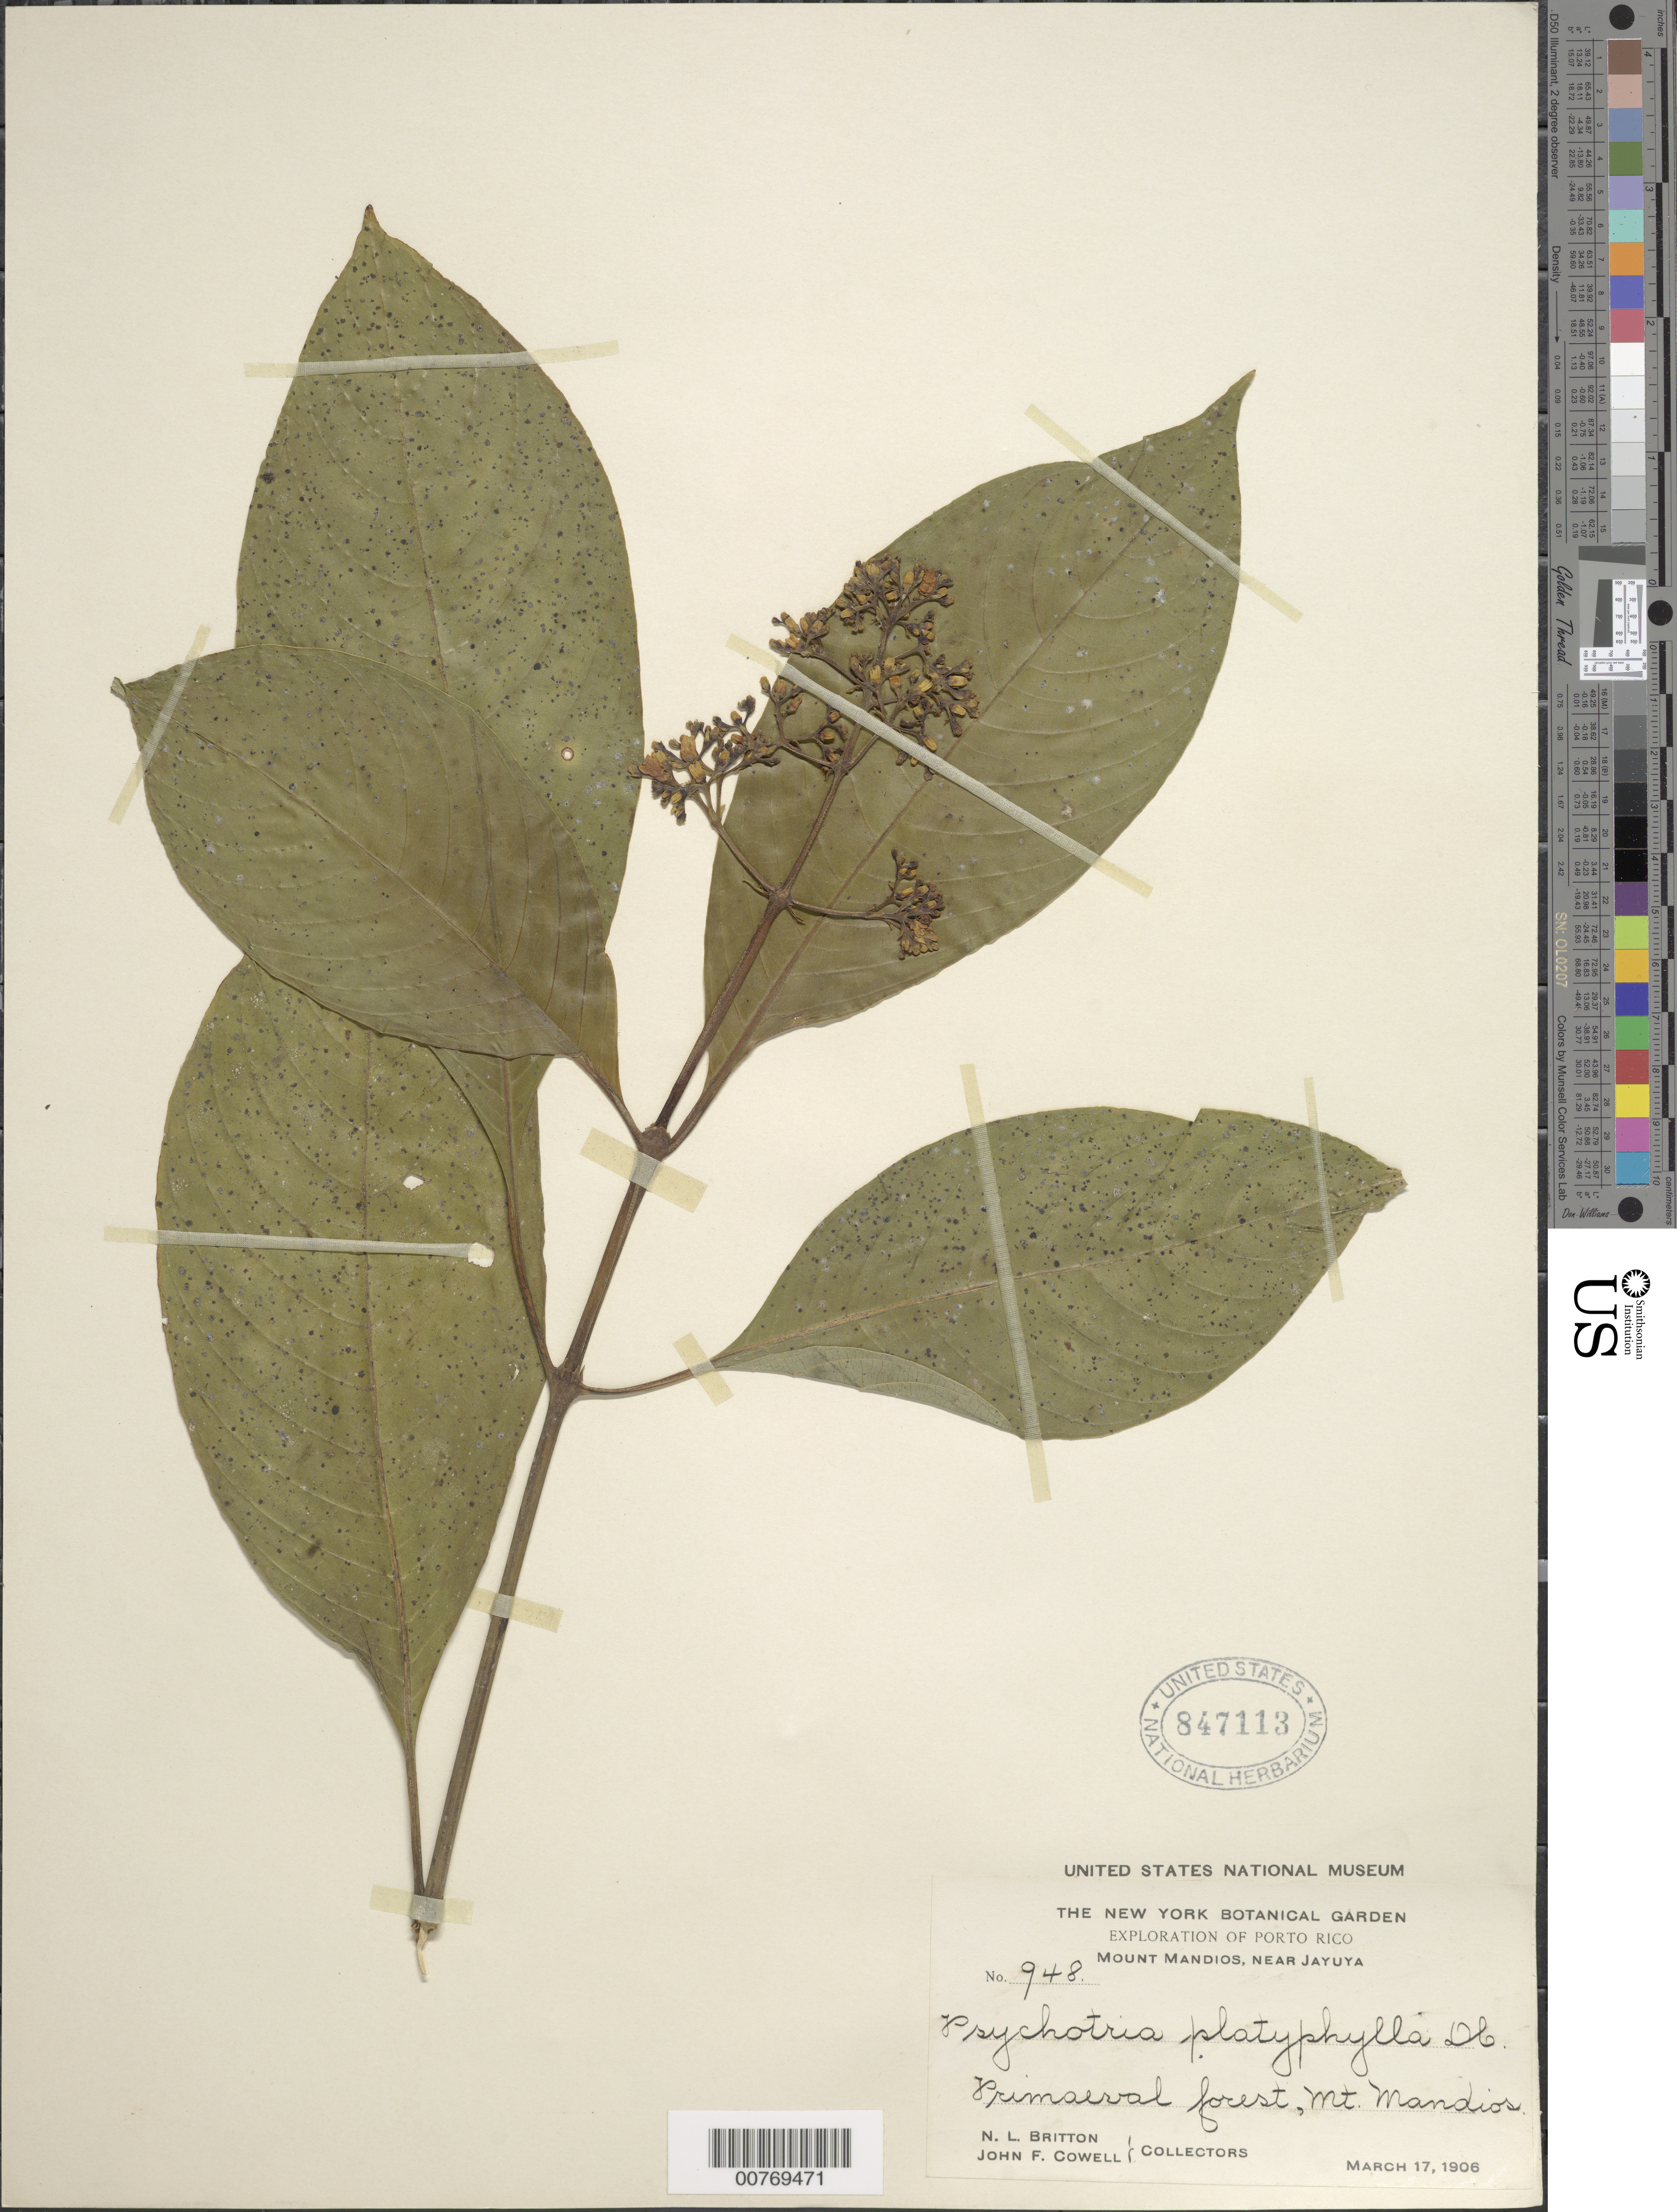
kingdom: Plantae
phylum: Tracheophyta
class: Magnoliopsida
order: Gentianales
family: Rubiaceae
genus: Psychotria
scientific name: Psychotria berteroana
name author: DC.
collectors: N. Britton & J. F. Cowell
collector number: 948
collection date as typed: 17 Mar 1906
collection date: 1906-03-17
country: Puerto Rico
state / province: Jayuya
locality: Mount Mandios, near Jayuya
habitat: Primaeval forest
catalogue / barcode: US 847113